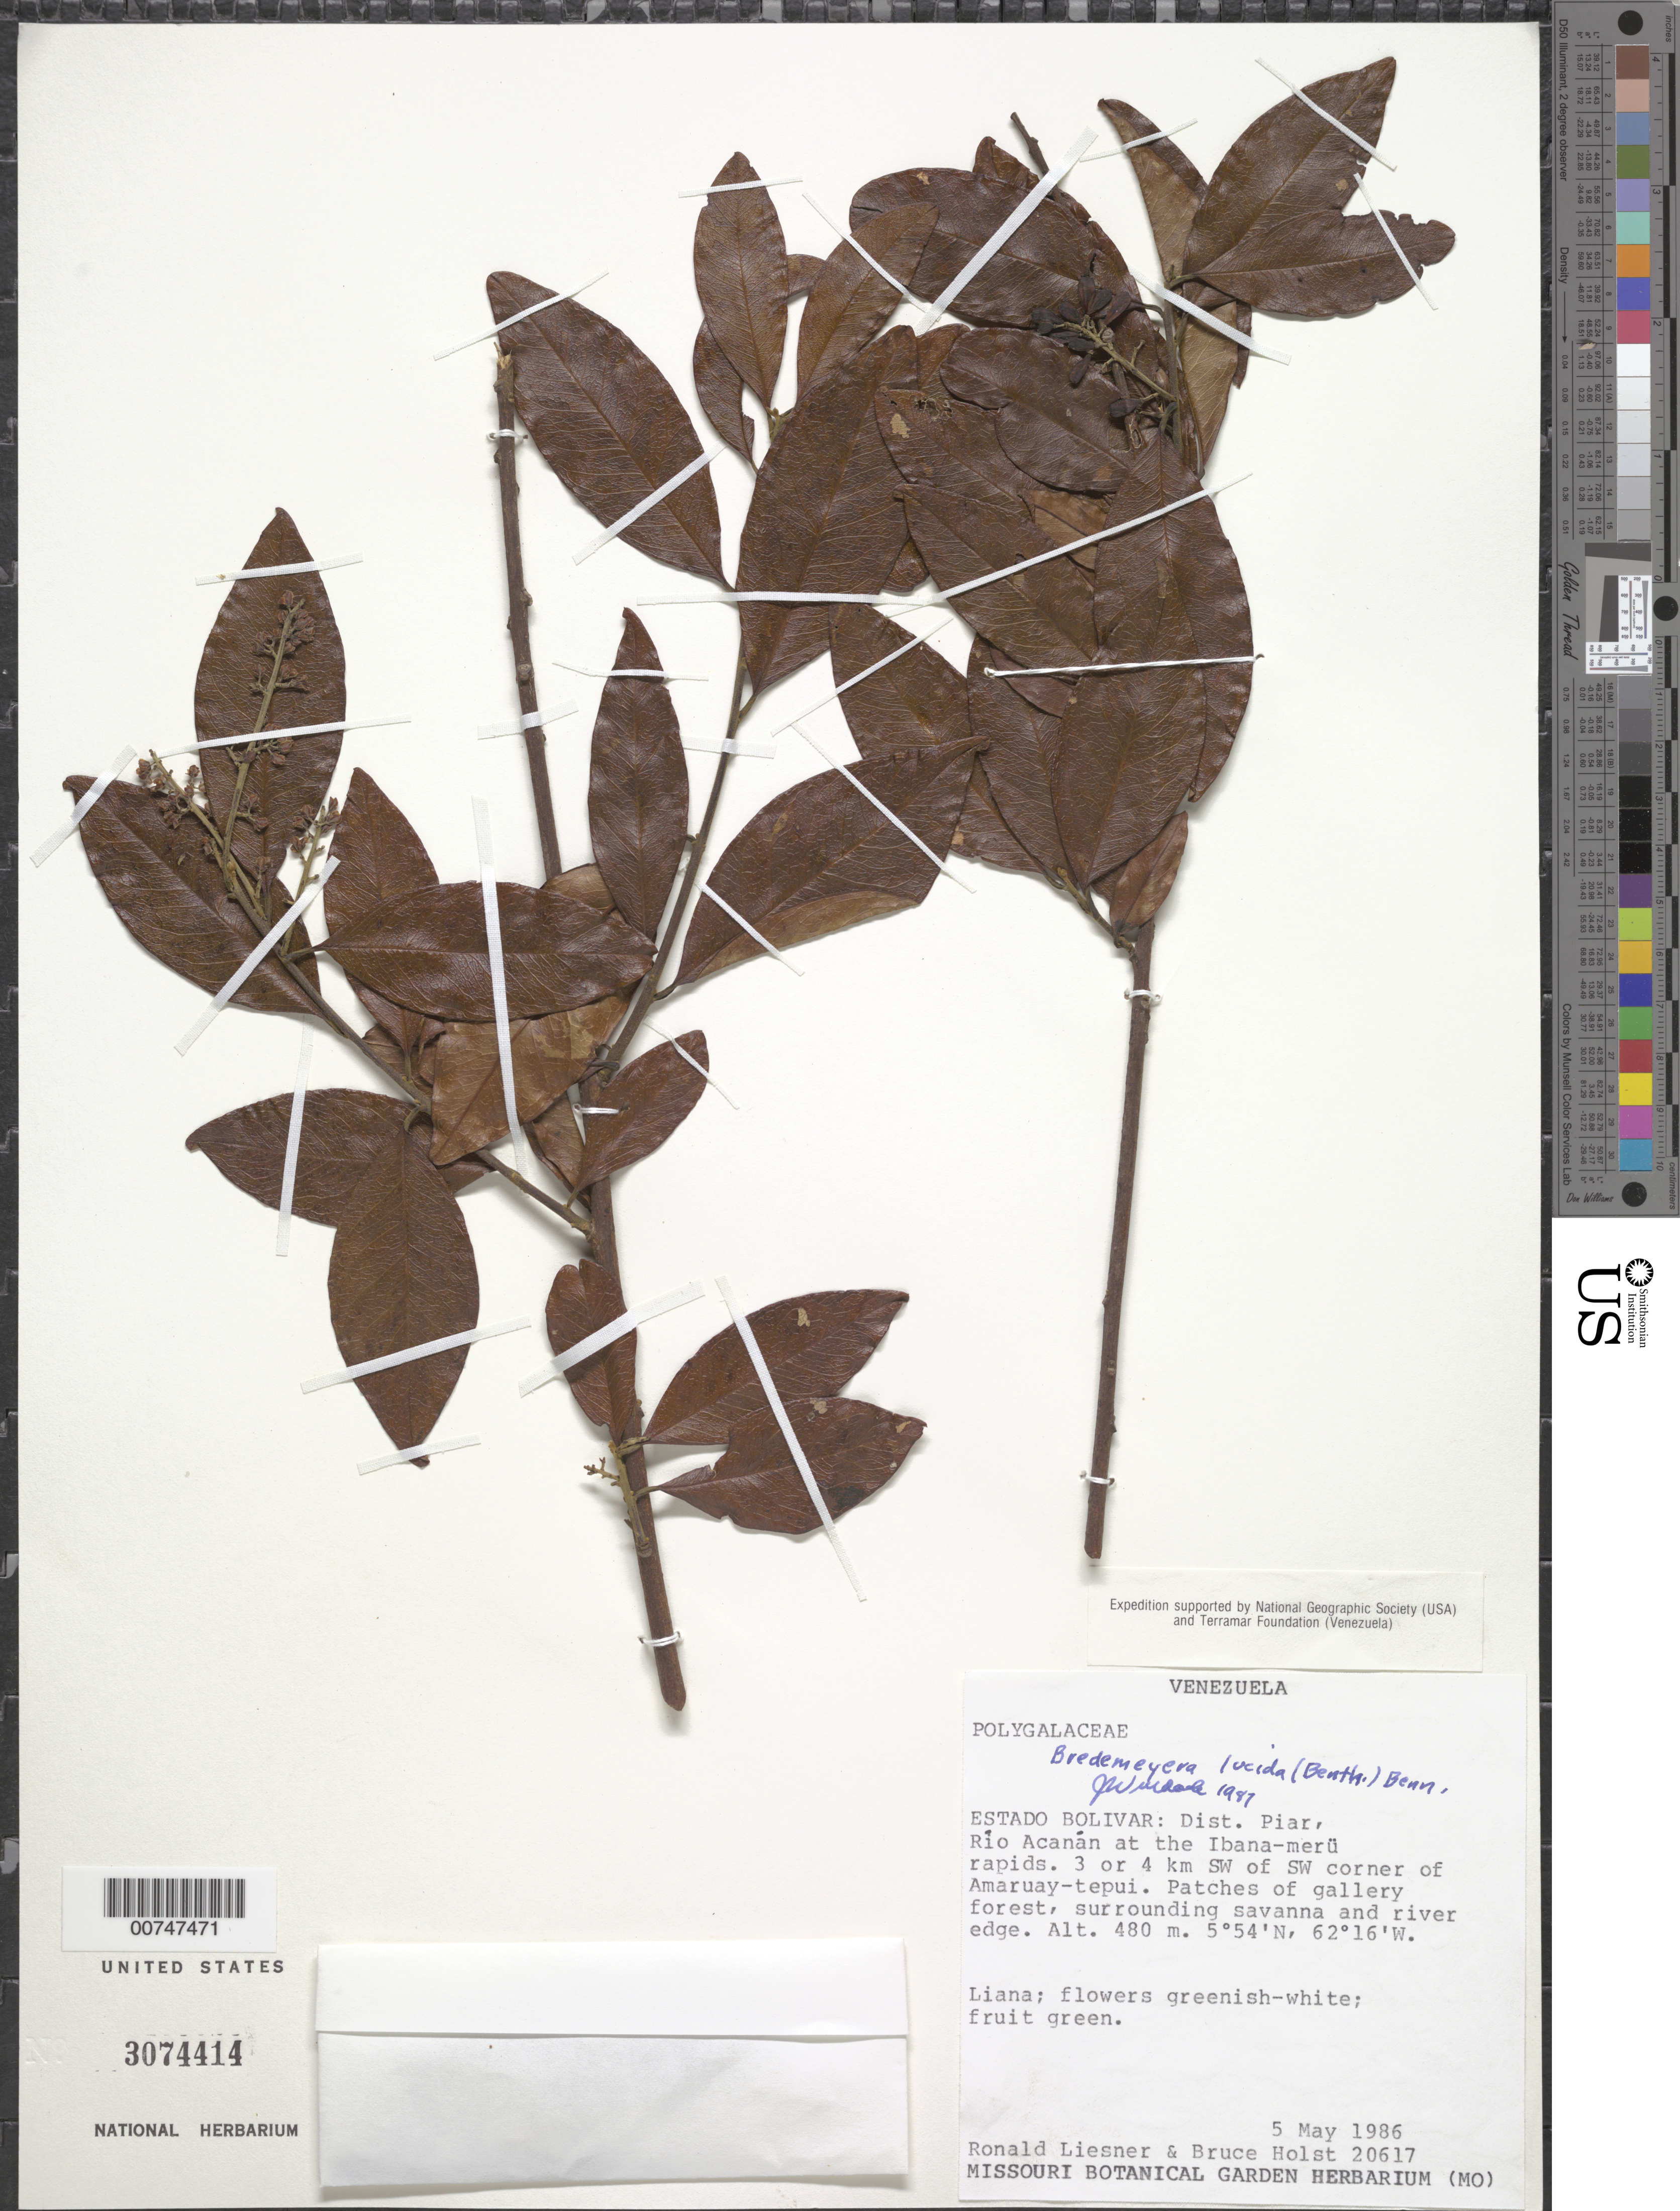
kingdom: Plantae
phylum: Tracheophyta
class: Magnoliopsida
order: Fabales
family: Polygalaceae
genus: Bredemeyera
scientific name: Bredemeyera lucida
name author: (Benth.) Klotzsch ex Hassk.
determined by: Wurdack, John J., (US), US (UNITED STATES)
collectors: R. L. Liesner & B. Holst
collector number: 20617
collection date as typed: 5-May-86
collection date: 1986-05-05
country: Venezuela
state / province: Bolívar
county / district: Piar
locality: Río Acaná at Ibana-merú rapids, 3-4 km SW of Amaruay-tepuí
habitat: Patches of gallery forest, surrounding savanna and river edge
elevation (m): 480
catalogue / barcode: US 3074414